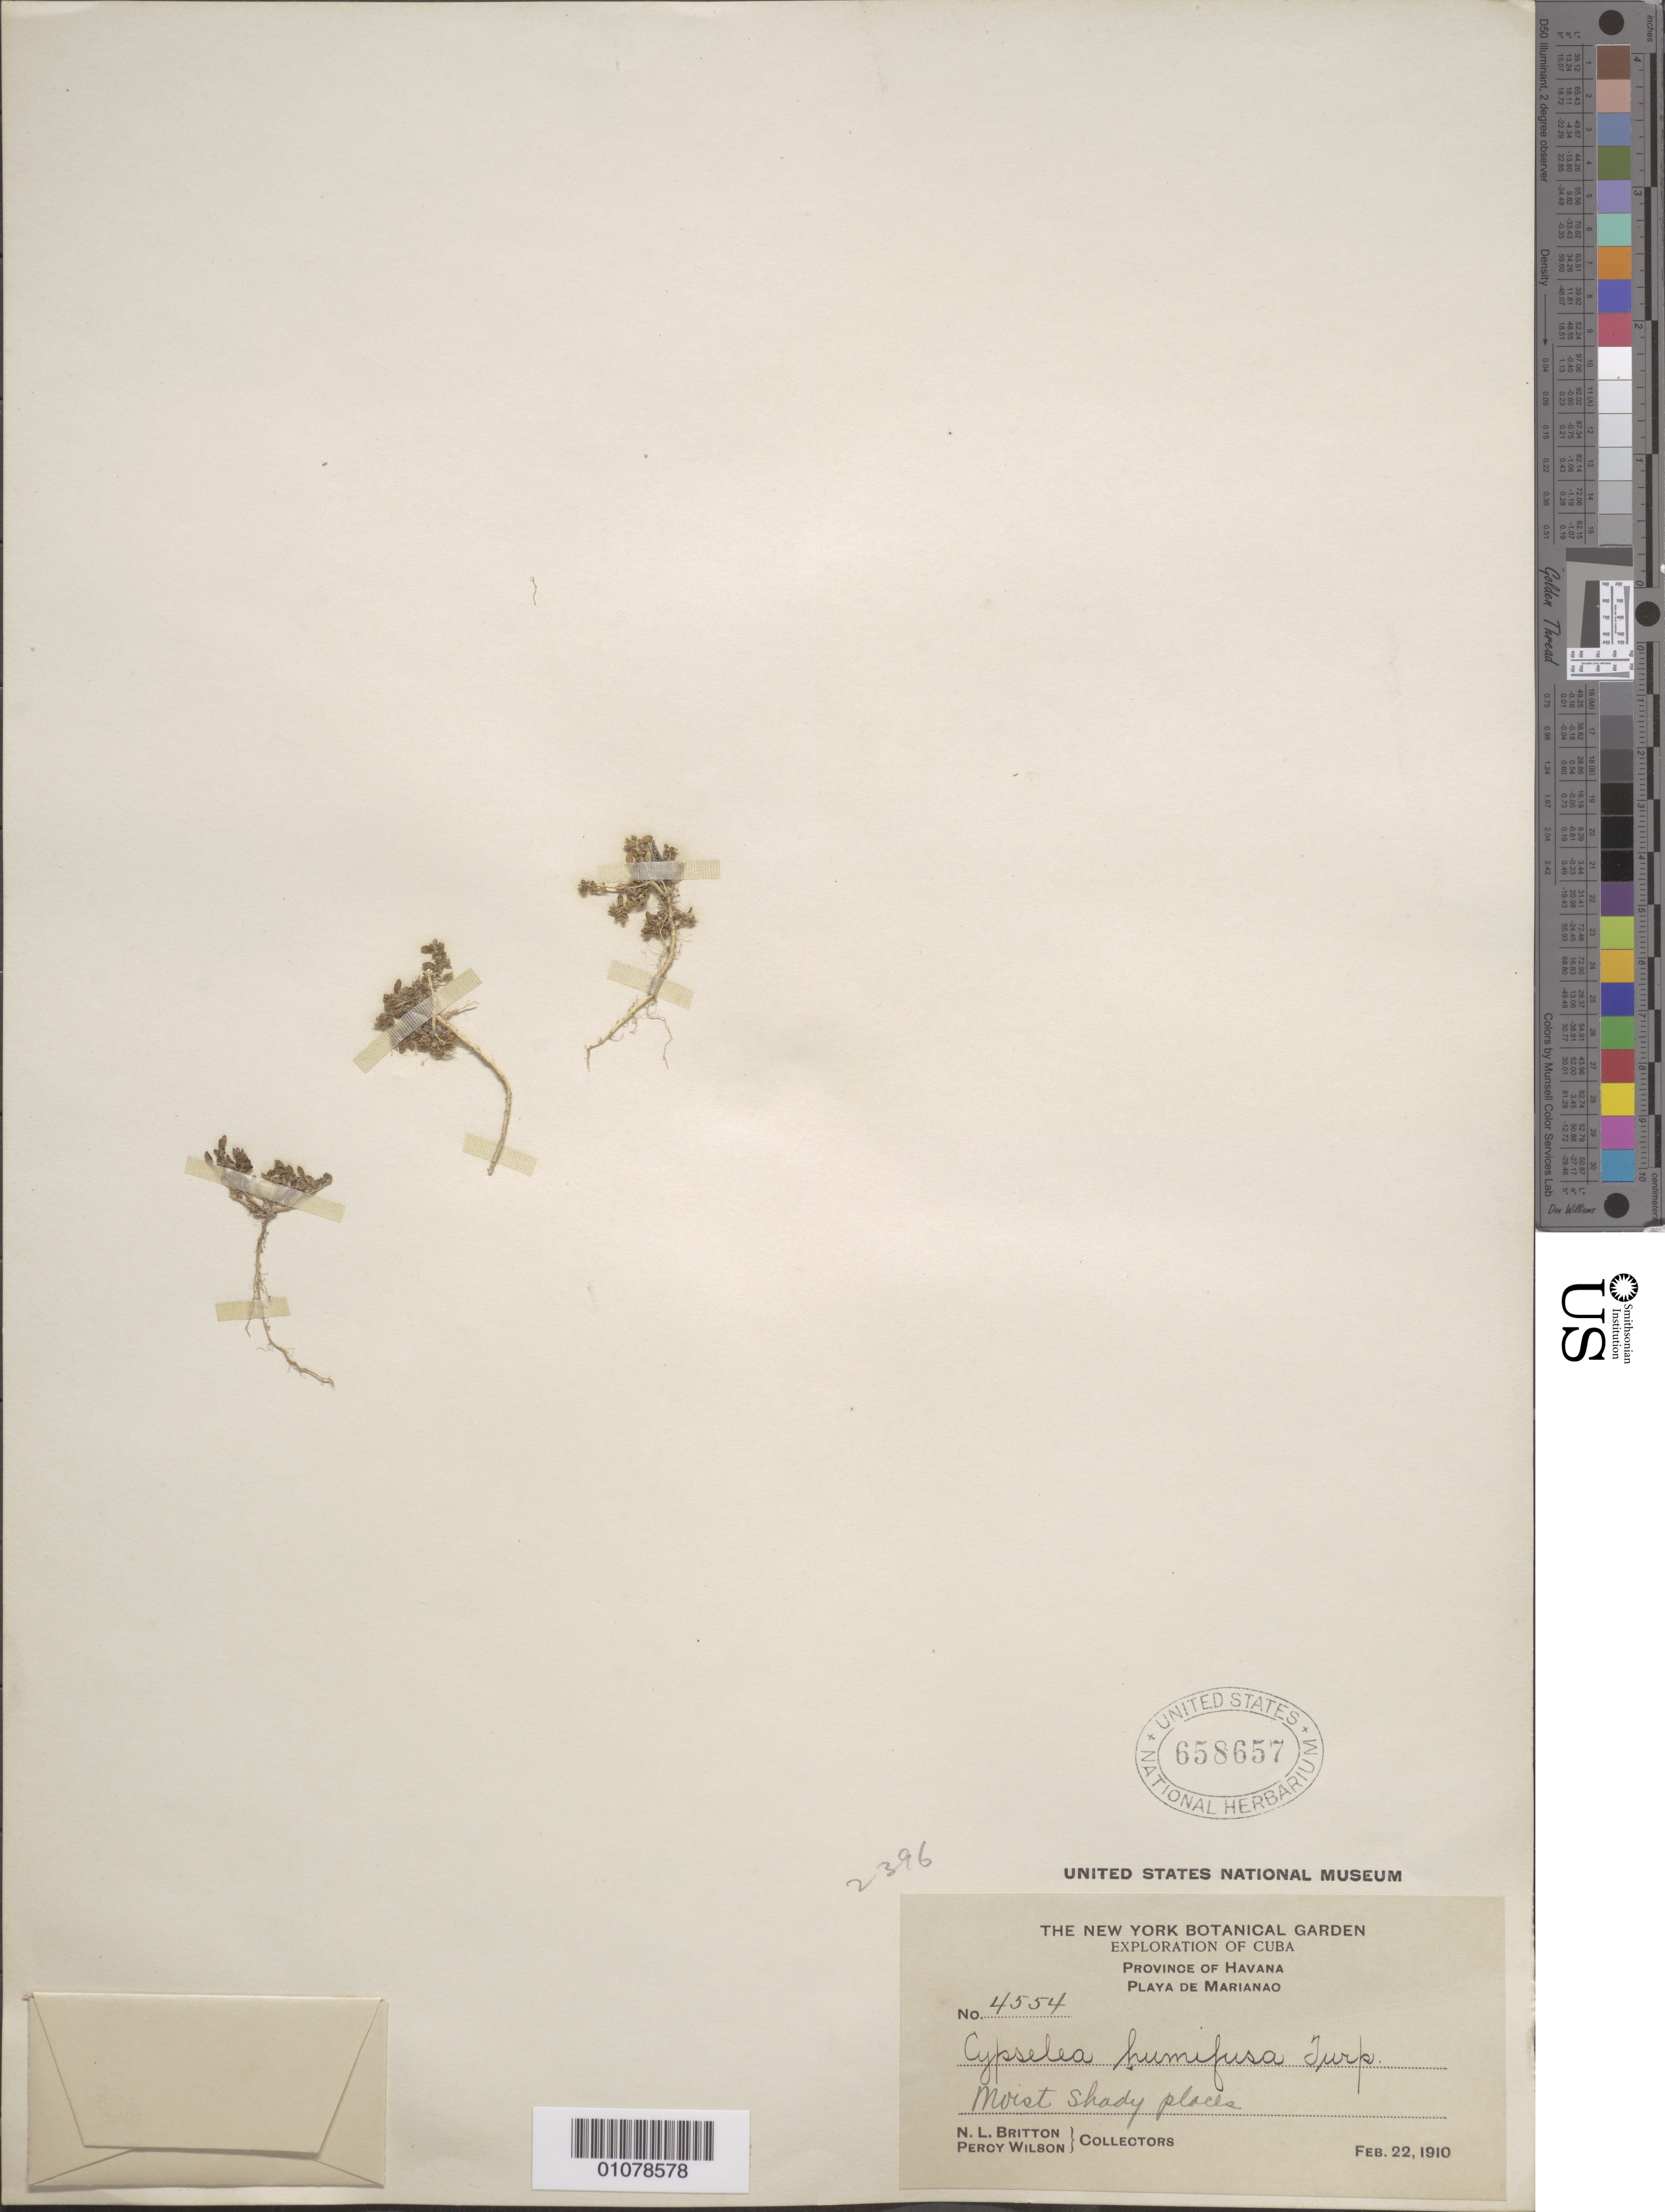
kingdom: Plantae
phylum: Tracheophyta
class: Magnoliopsida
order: Caryophyllales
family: Aizoaceae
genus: Sesuvium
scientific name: Sesuvium humifusum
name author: (Turpin) Bohley & G. Kadereit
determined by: Strong, Mark T., (BOT), Smithsonian Institution - National Museum of Natural History (UNITED STATES)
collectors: N. Britton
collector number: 4554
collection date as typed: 22 Feb 1910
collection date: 1910-02-22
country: Cuba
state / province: La Habana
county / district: Municipio Playa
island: Cuba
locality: Playa de Marianao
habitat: Moist shady places.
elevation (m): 65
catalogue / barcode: US 658657